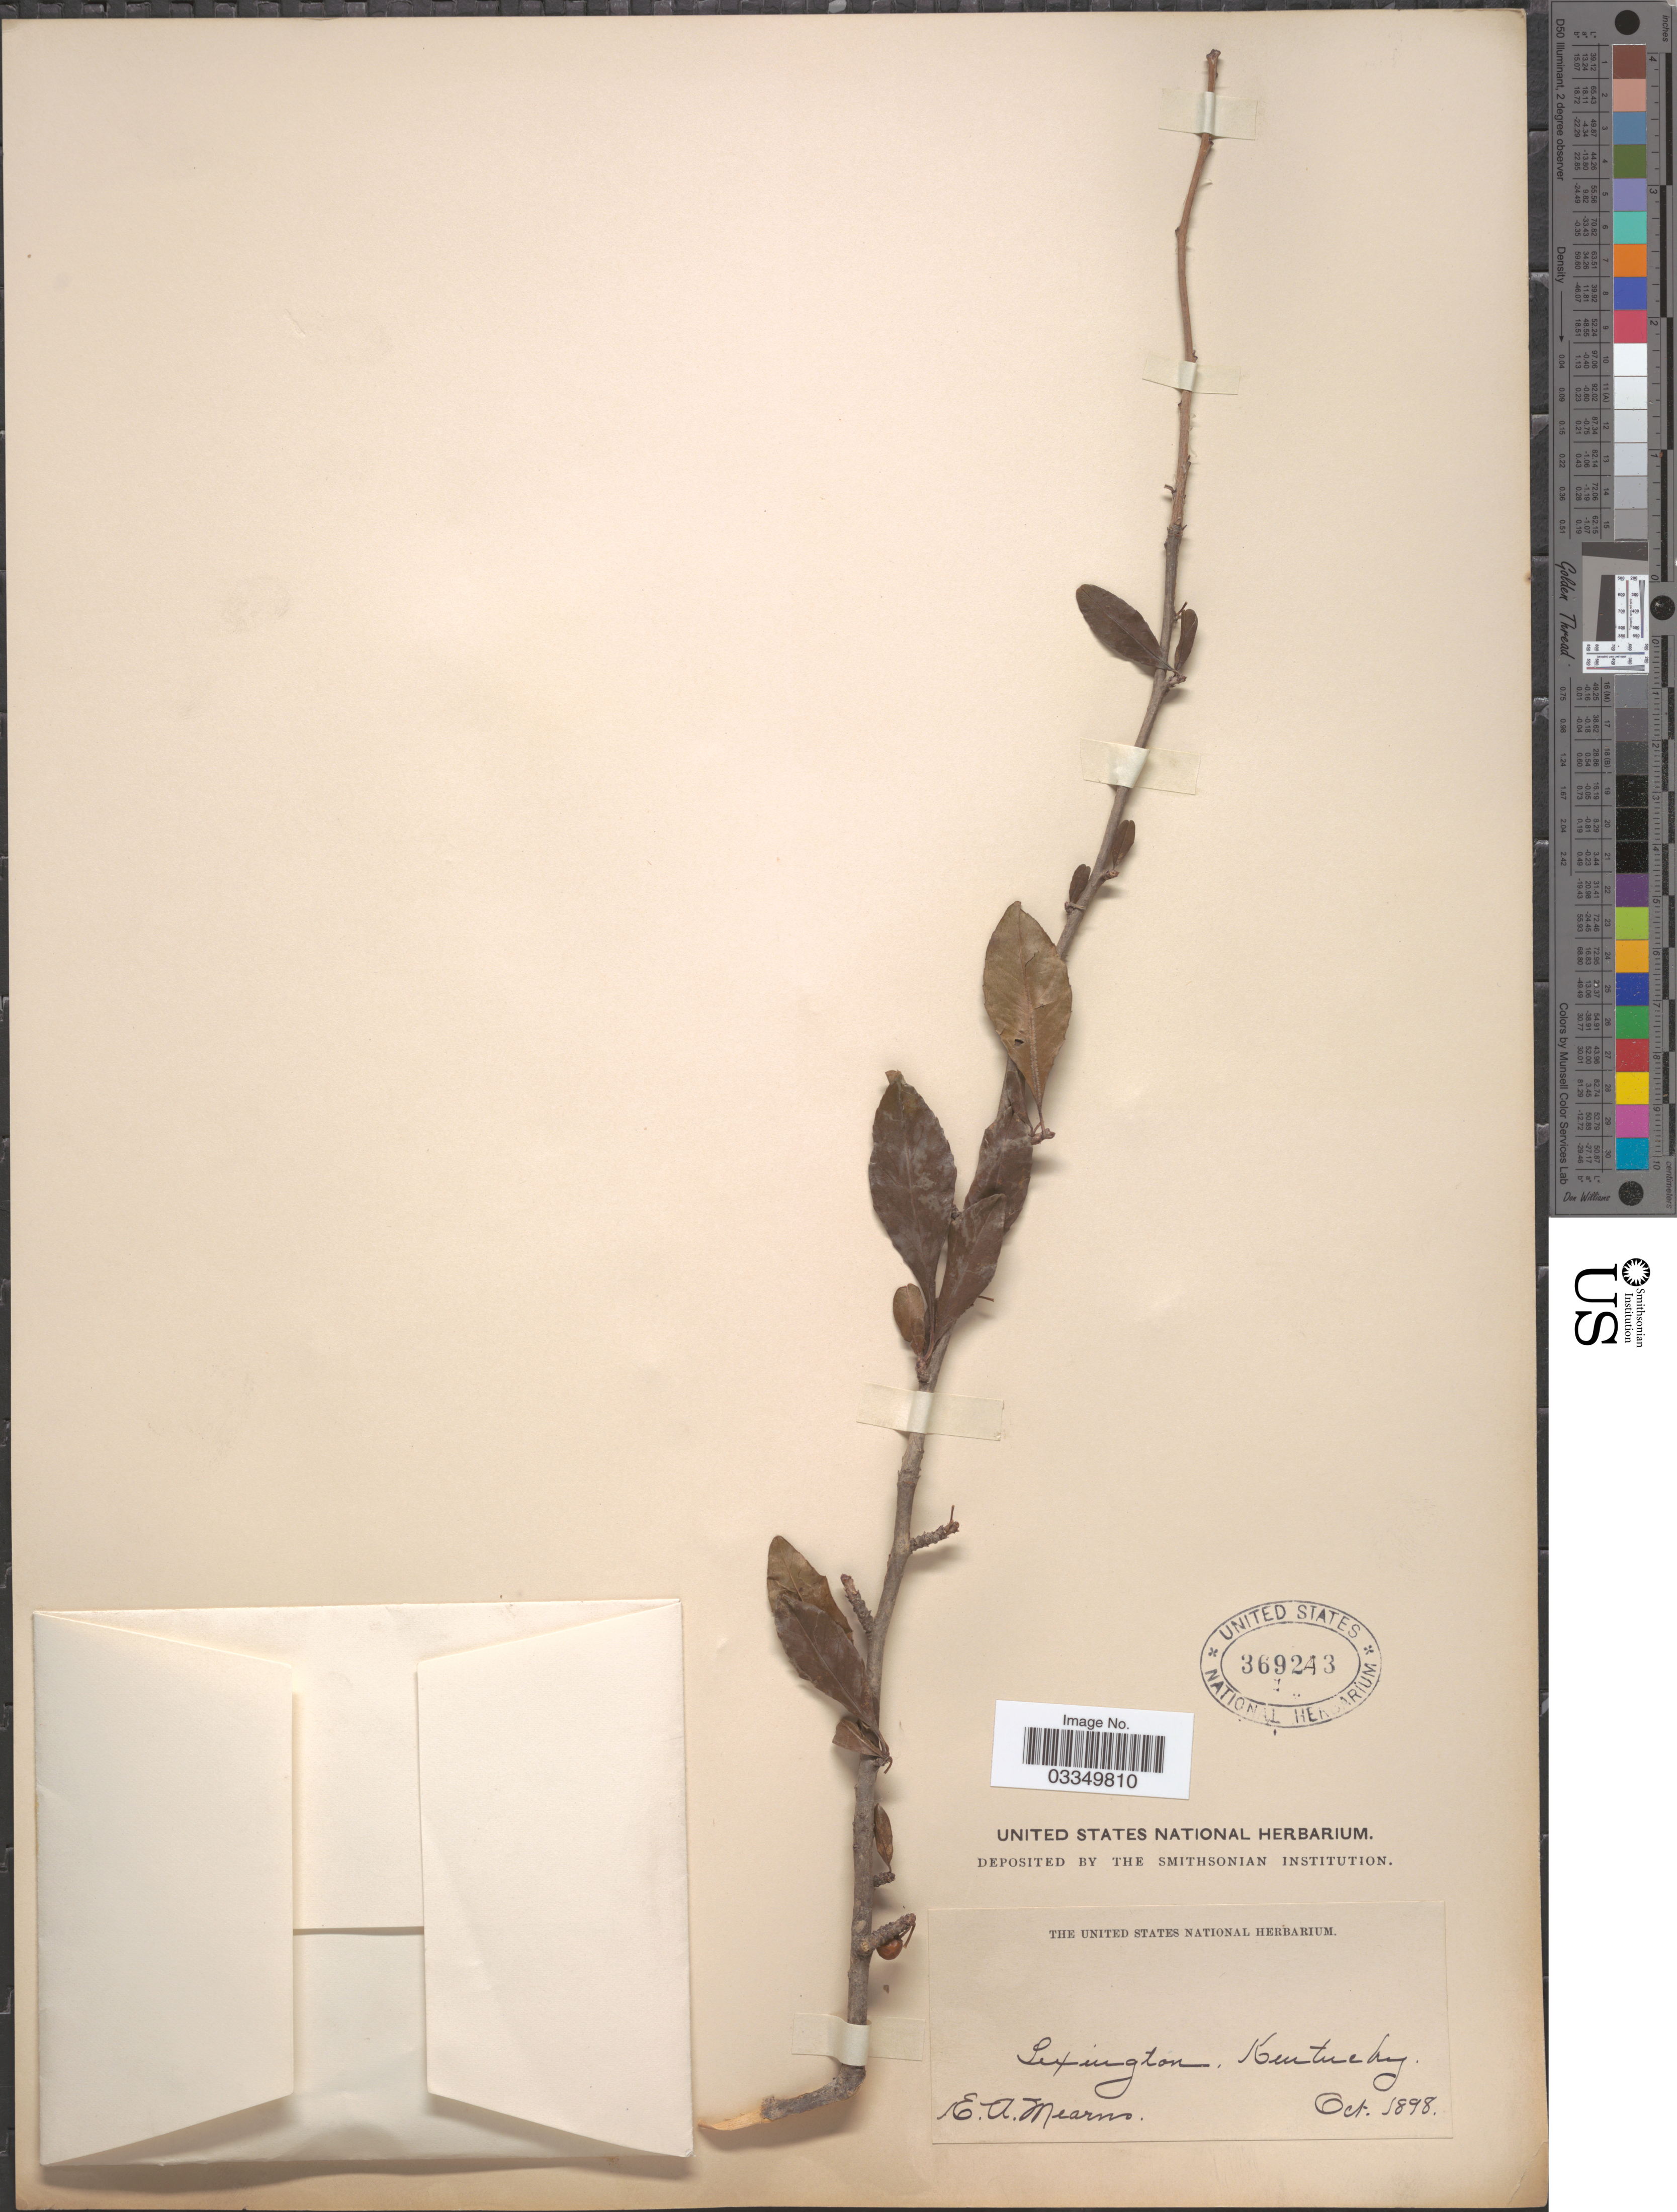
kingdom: Plantae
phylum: Tracheophyta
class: Magnoliopsida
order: Aquifoliales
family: Aquifoliaceae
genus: Ilex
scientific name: Ilex decidua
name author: Walter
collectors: E. A. Mearns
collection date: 1898-10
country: United States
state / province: Kentucky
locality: Lexington.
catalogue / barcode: US 369243